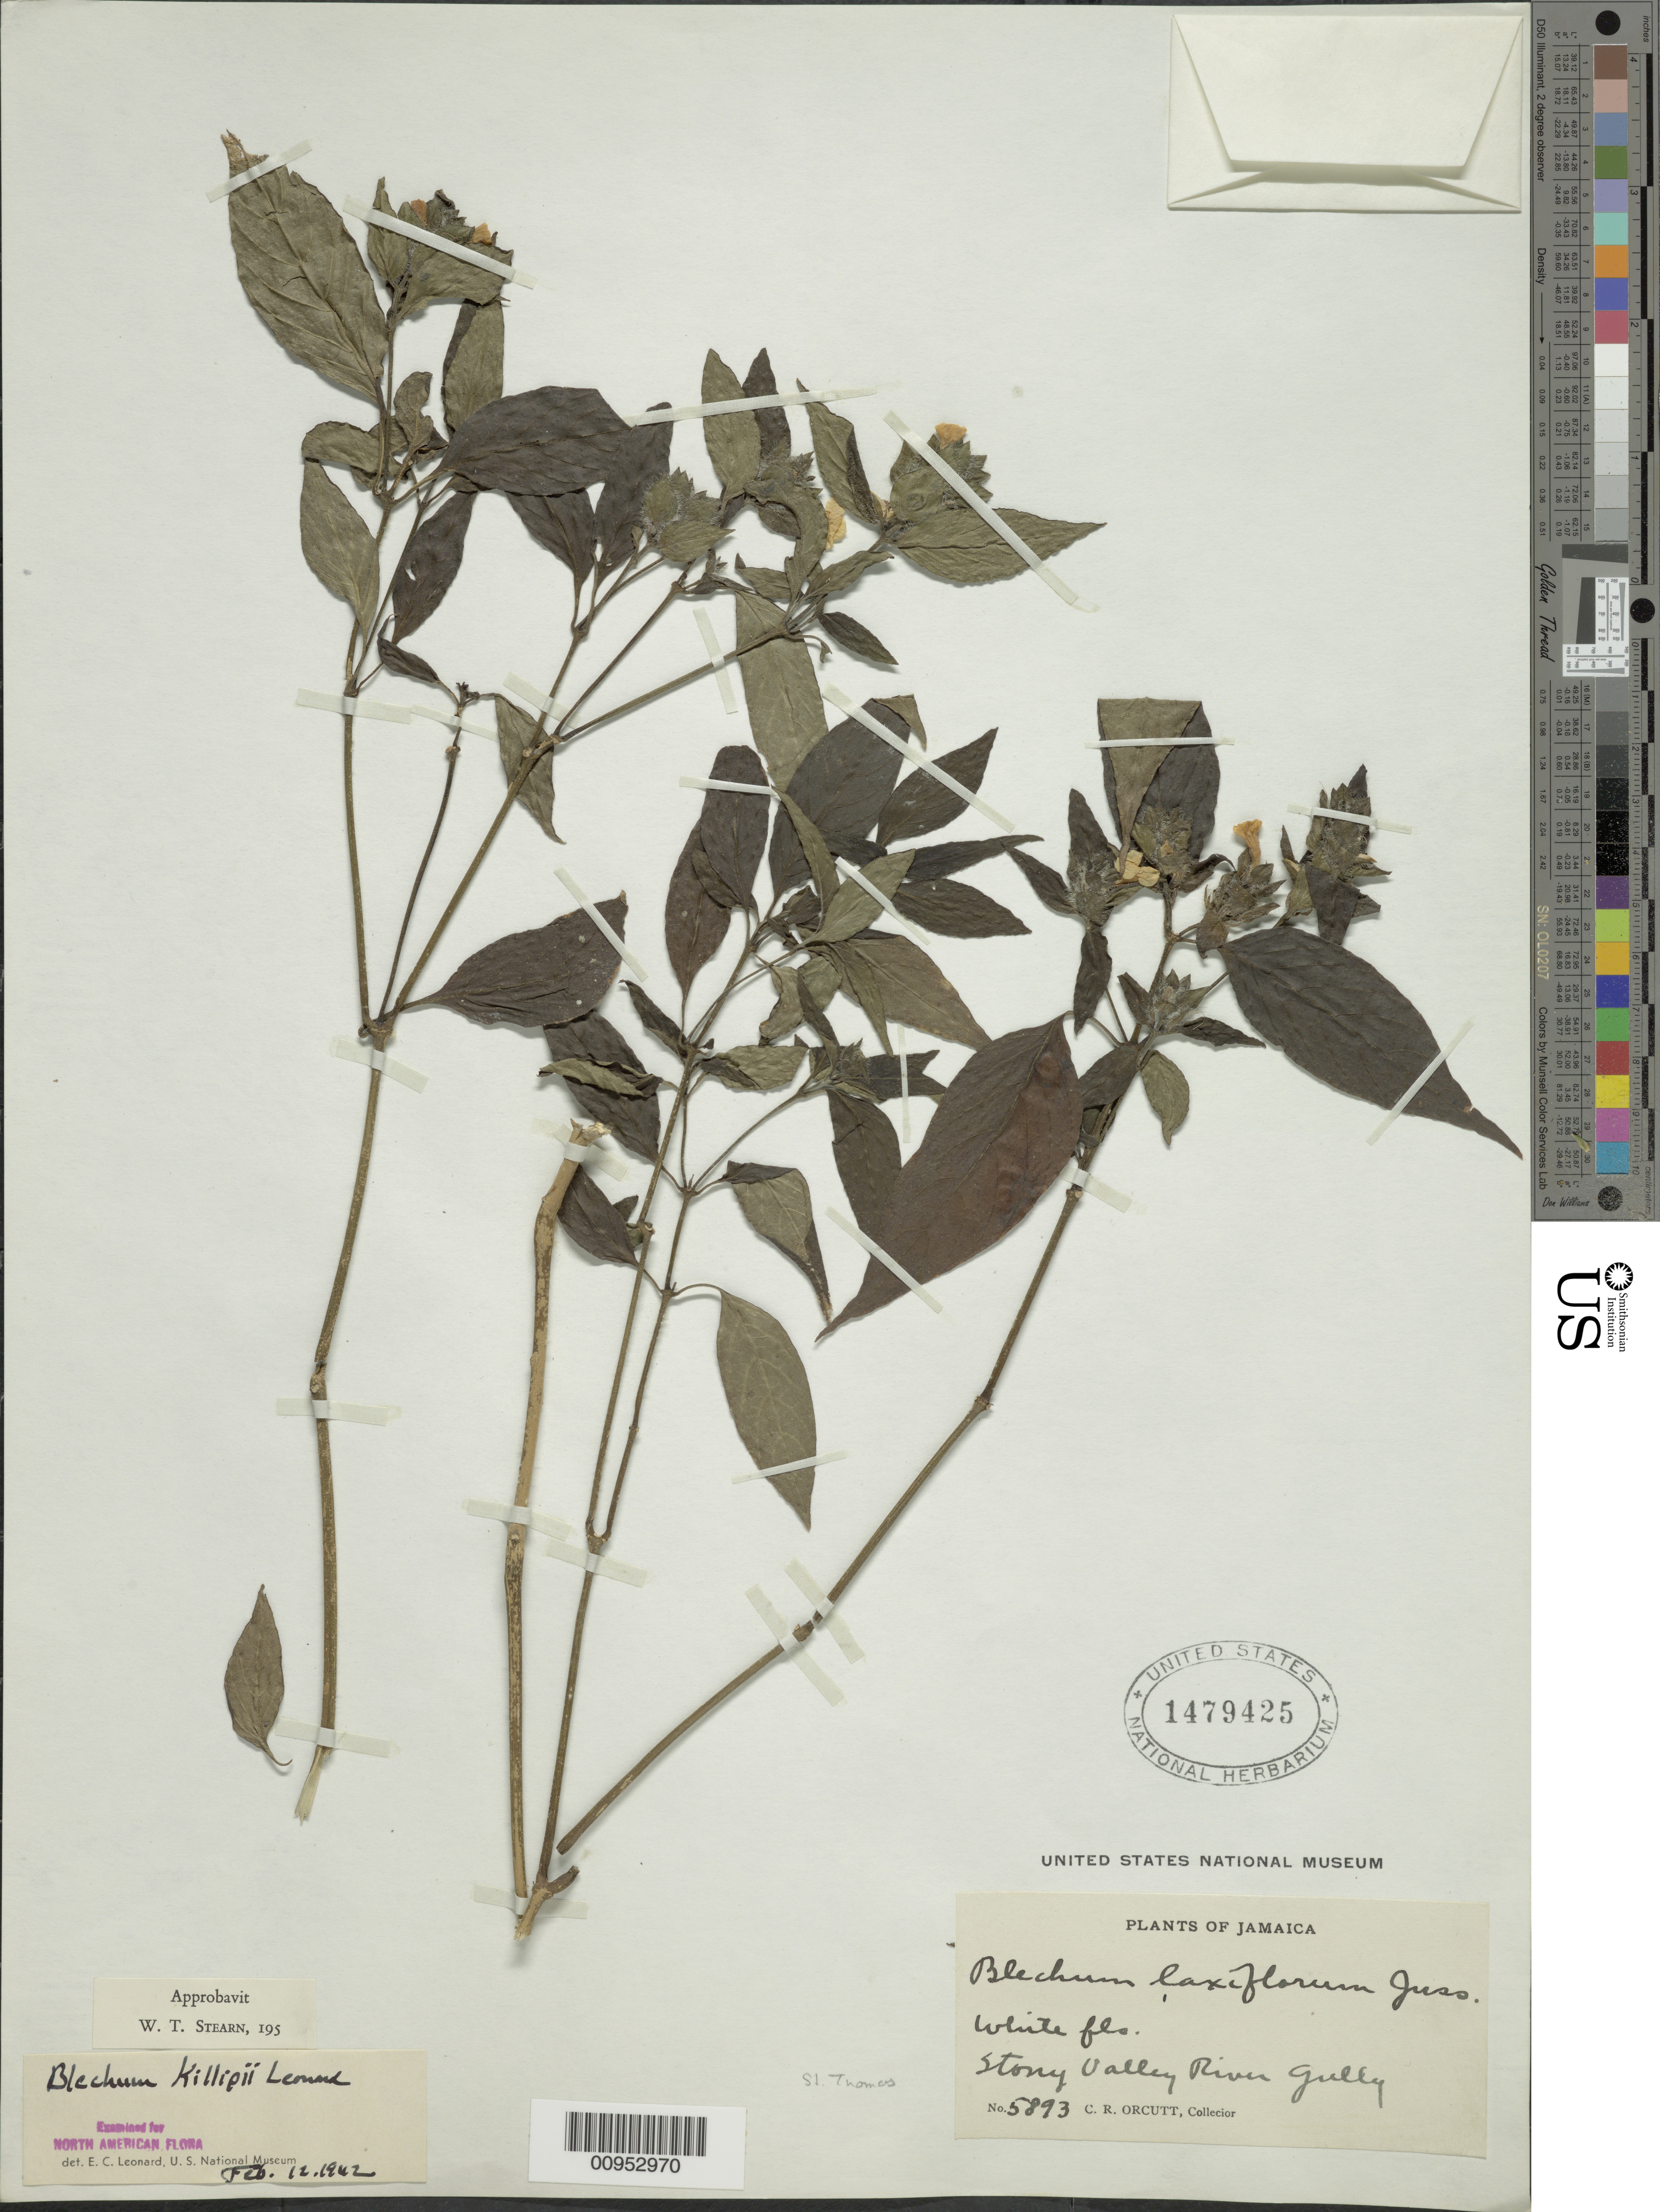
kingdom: Plantae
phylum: Tracheophyta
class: Magnoliopsida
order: Lamiales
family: Acanthaceae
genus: Blechum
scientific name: Blechum killipii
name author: Leonard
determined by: Leonard, Emery C., (US)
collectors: C. R. Orcutt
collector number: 5893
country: Jamaica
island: Jamaica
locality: Stony valley River.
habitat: Gully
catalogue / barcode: US 1479425